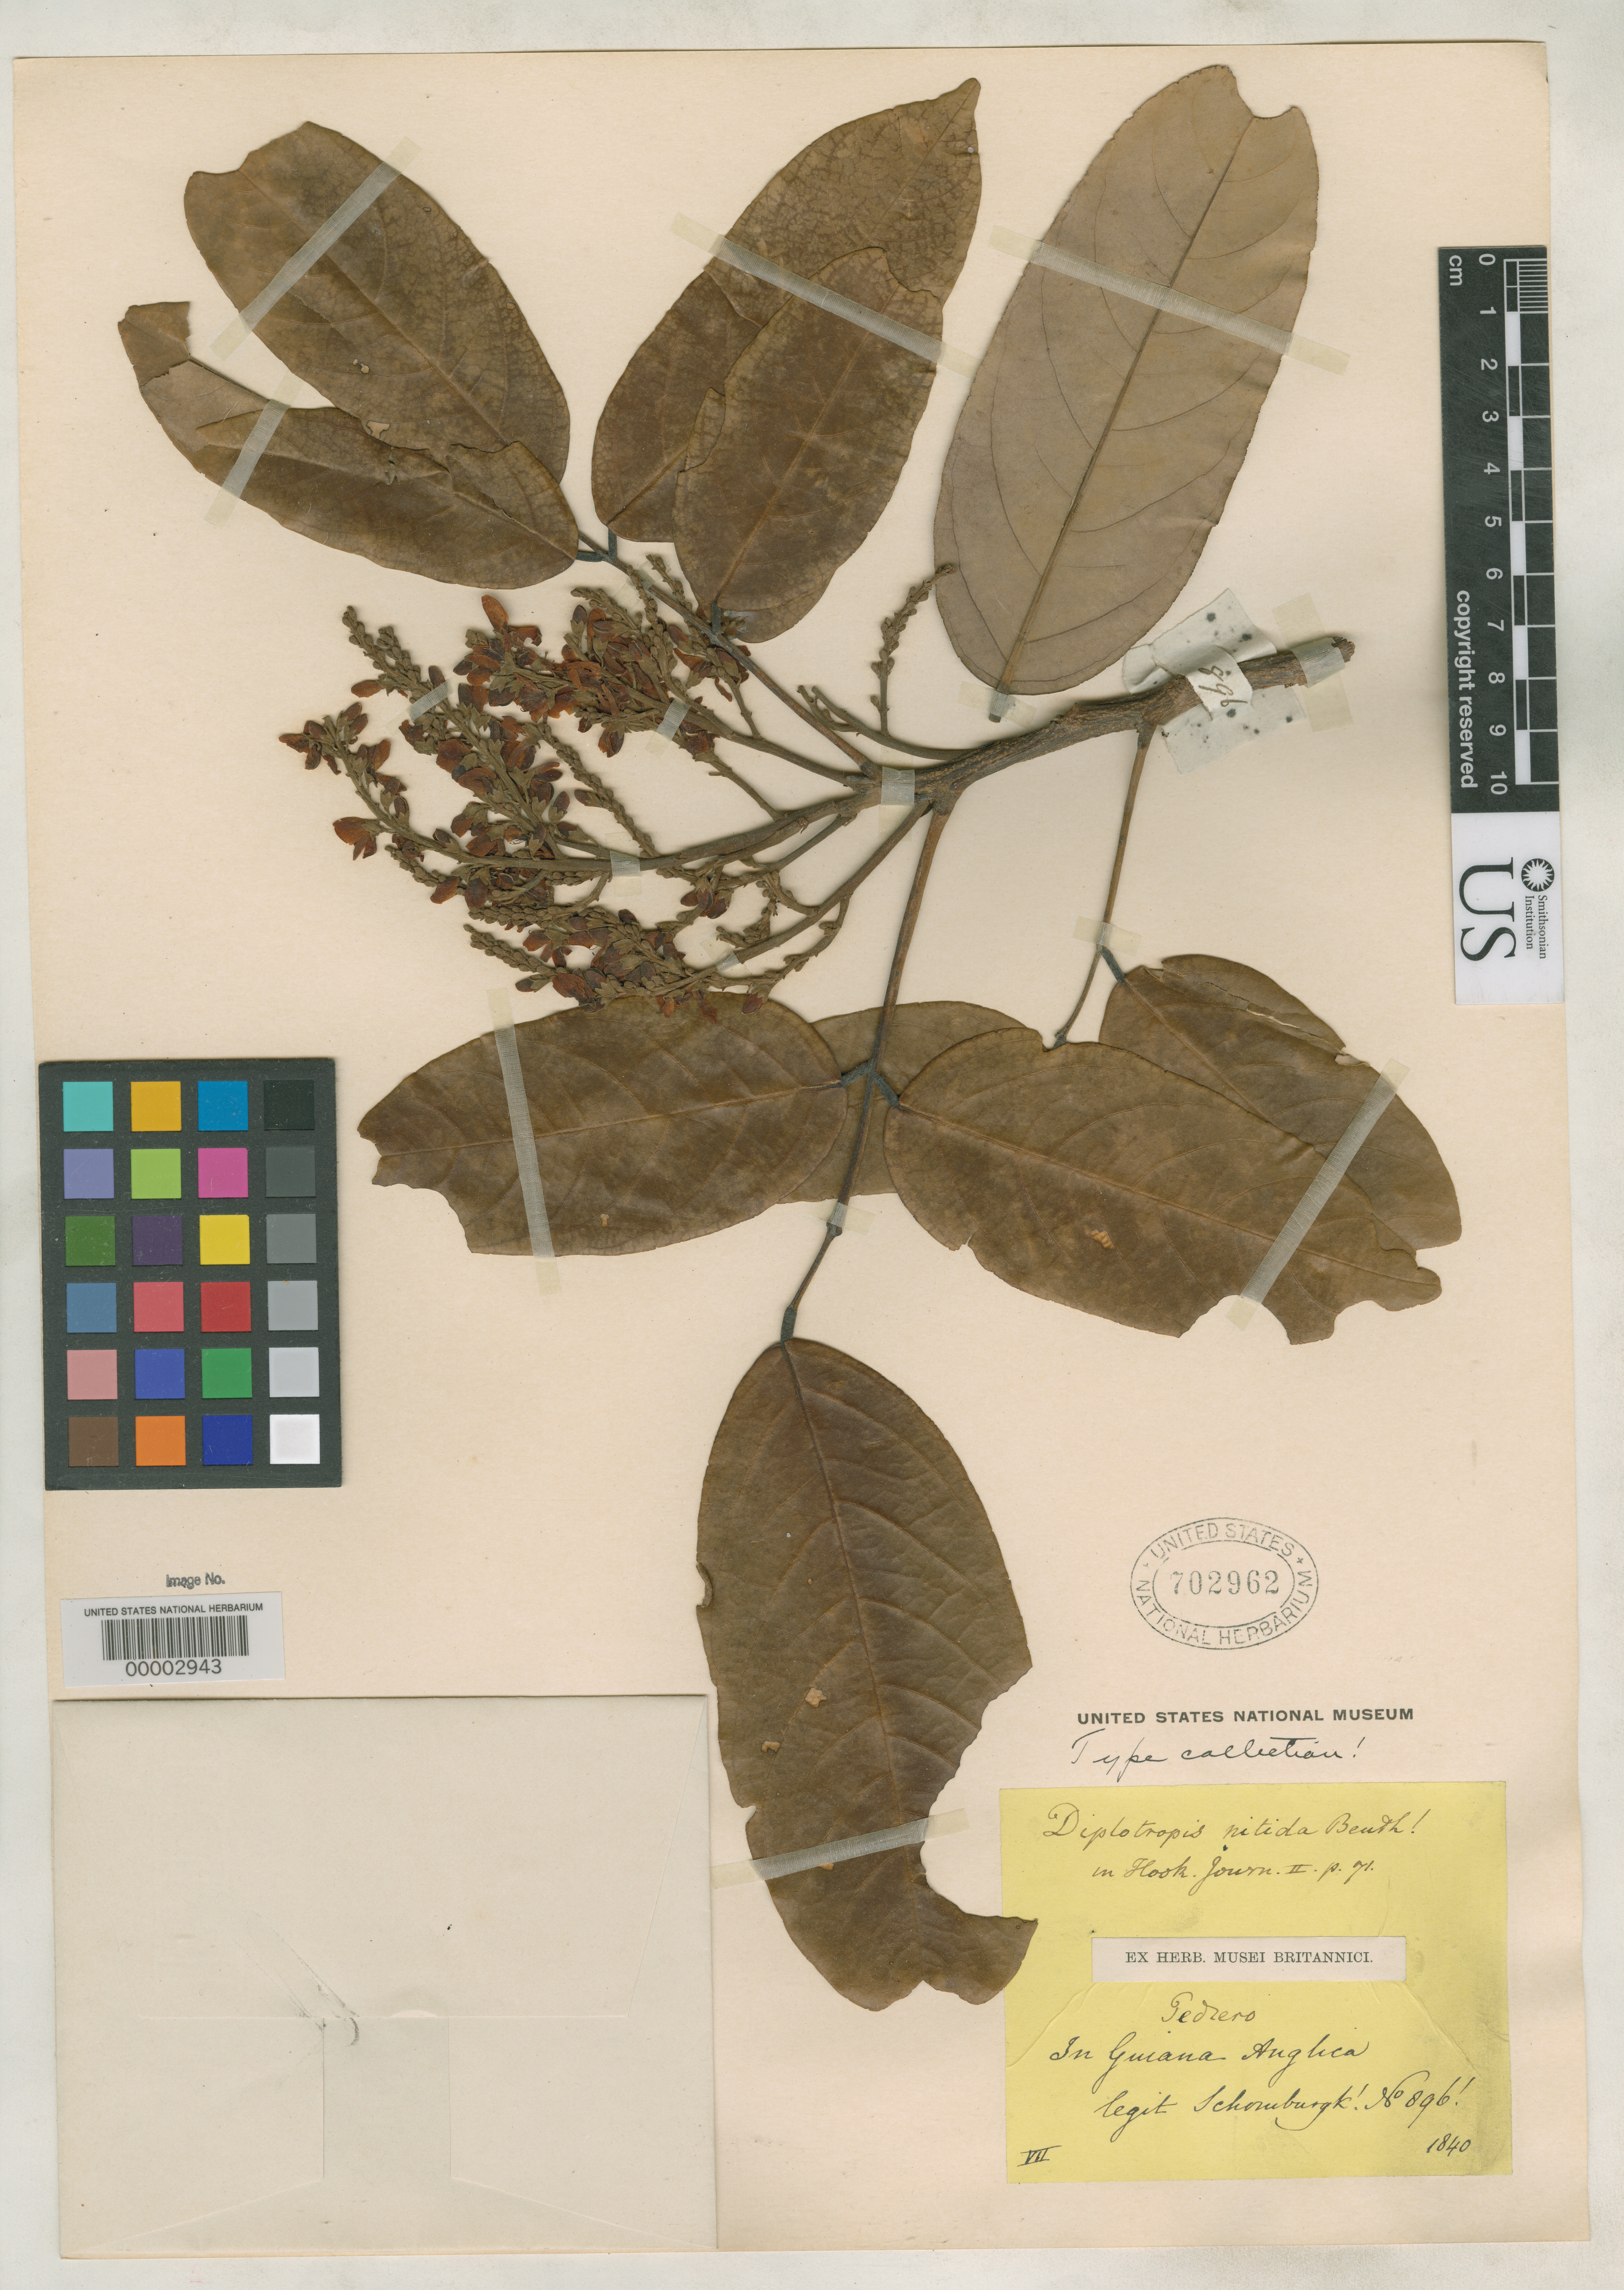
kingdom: Plantae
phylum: Tracheophyta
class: Magnoliopsida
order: Fabales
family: Fabaceae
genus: Diplotropis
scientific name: Diplotropis nitida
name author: Benth.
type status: Isotype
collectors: R. H. Schomburgk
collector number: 896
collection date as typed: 1840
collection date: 1840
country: Guyana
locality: Pedrero.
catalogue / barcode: US 702962